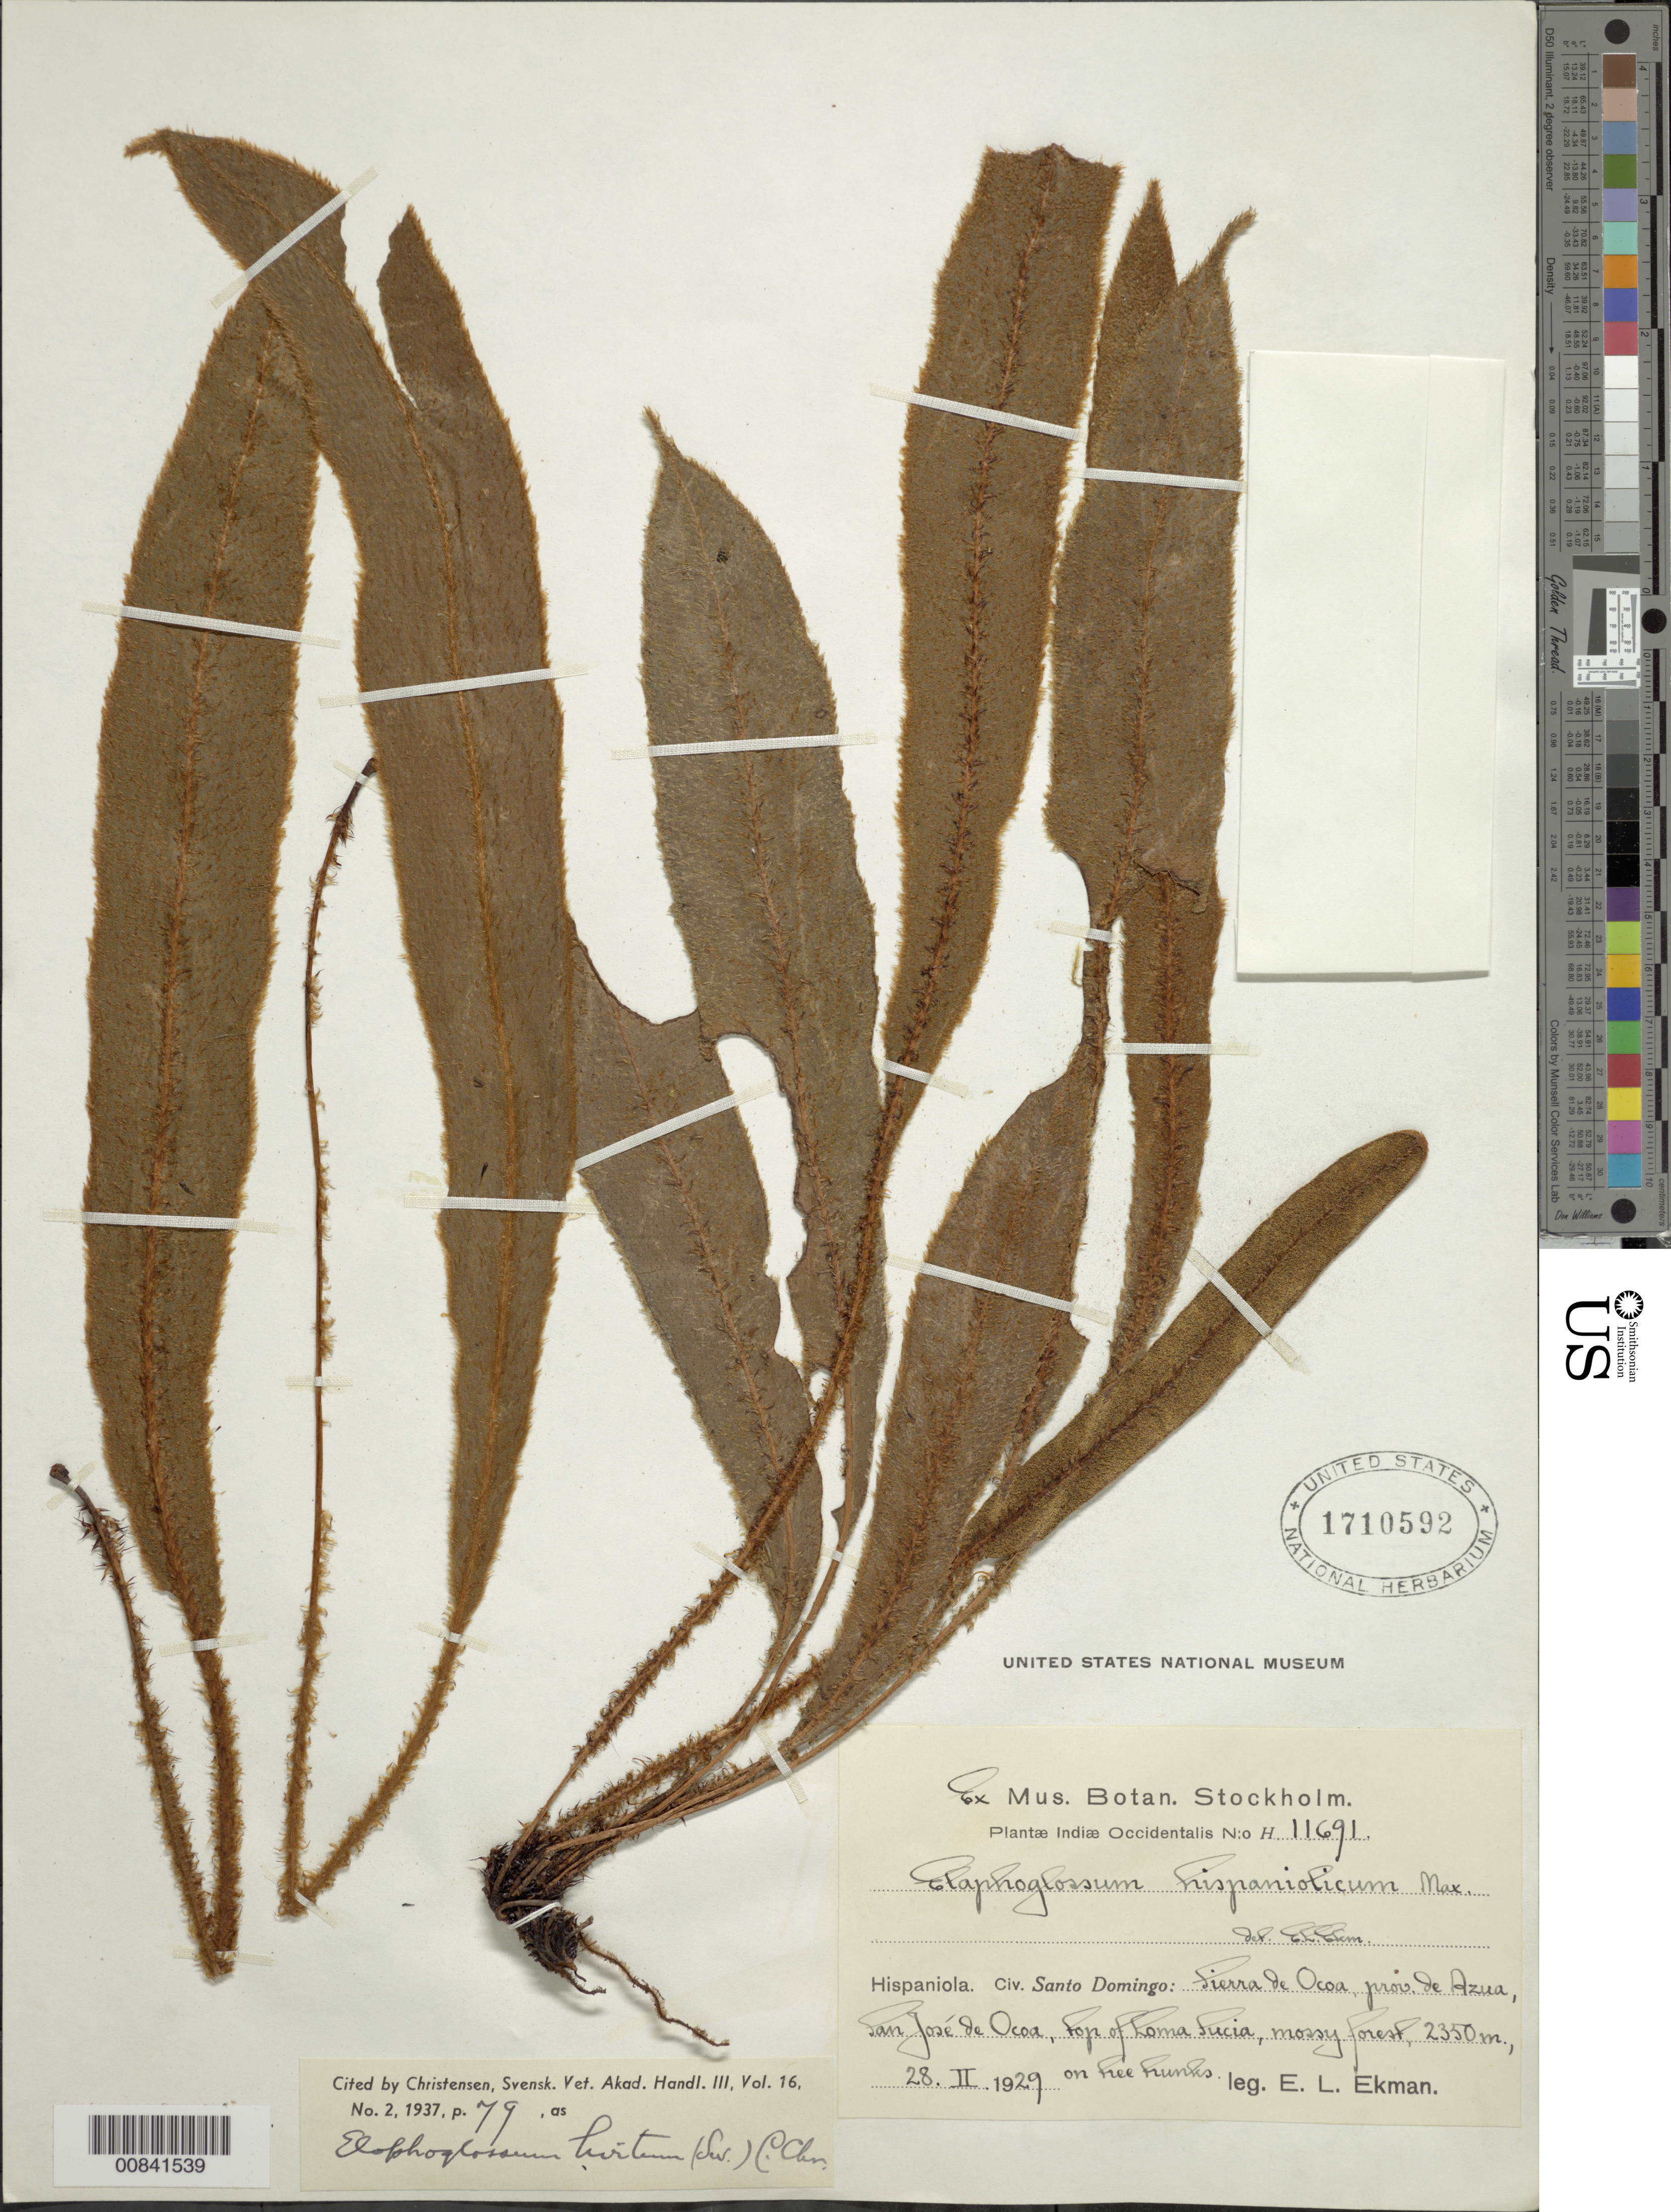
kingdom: Plantae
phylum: Tracheophyta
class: Polypodiopsida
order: Polypodiales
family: Dryopteridaceae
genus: Elaphoglossum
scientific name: Elaphoglossum paleaceum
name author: (Hook. & Grev.) Sledge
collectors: E. L. Ekman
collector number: H 11691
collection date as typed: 28 Feb 1929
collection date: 1929-02-28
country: Dominican Republic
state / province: Azua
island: Hispaniola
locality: Sierra de Ocoa, San José de Ocoa, top of Loma Lucia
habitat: Mossy forest, on tree trunks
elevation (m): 2350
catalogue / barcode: US 1710592